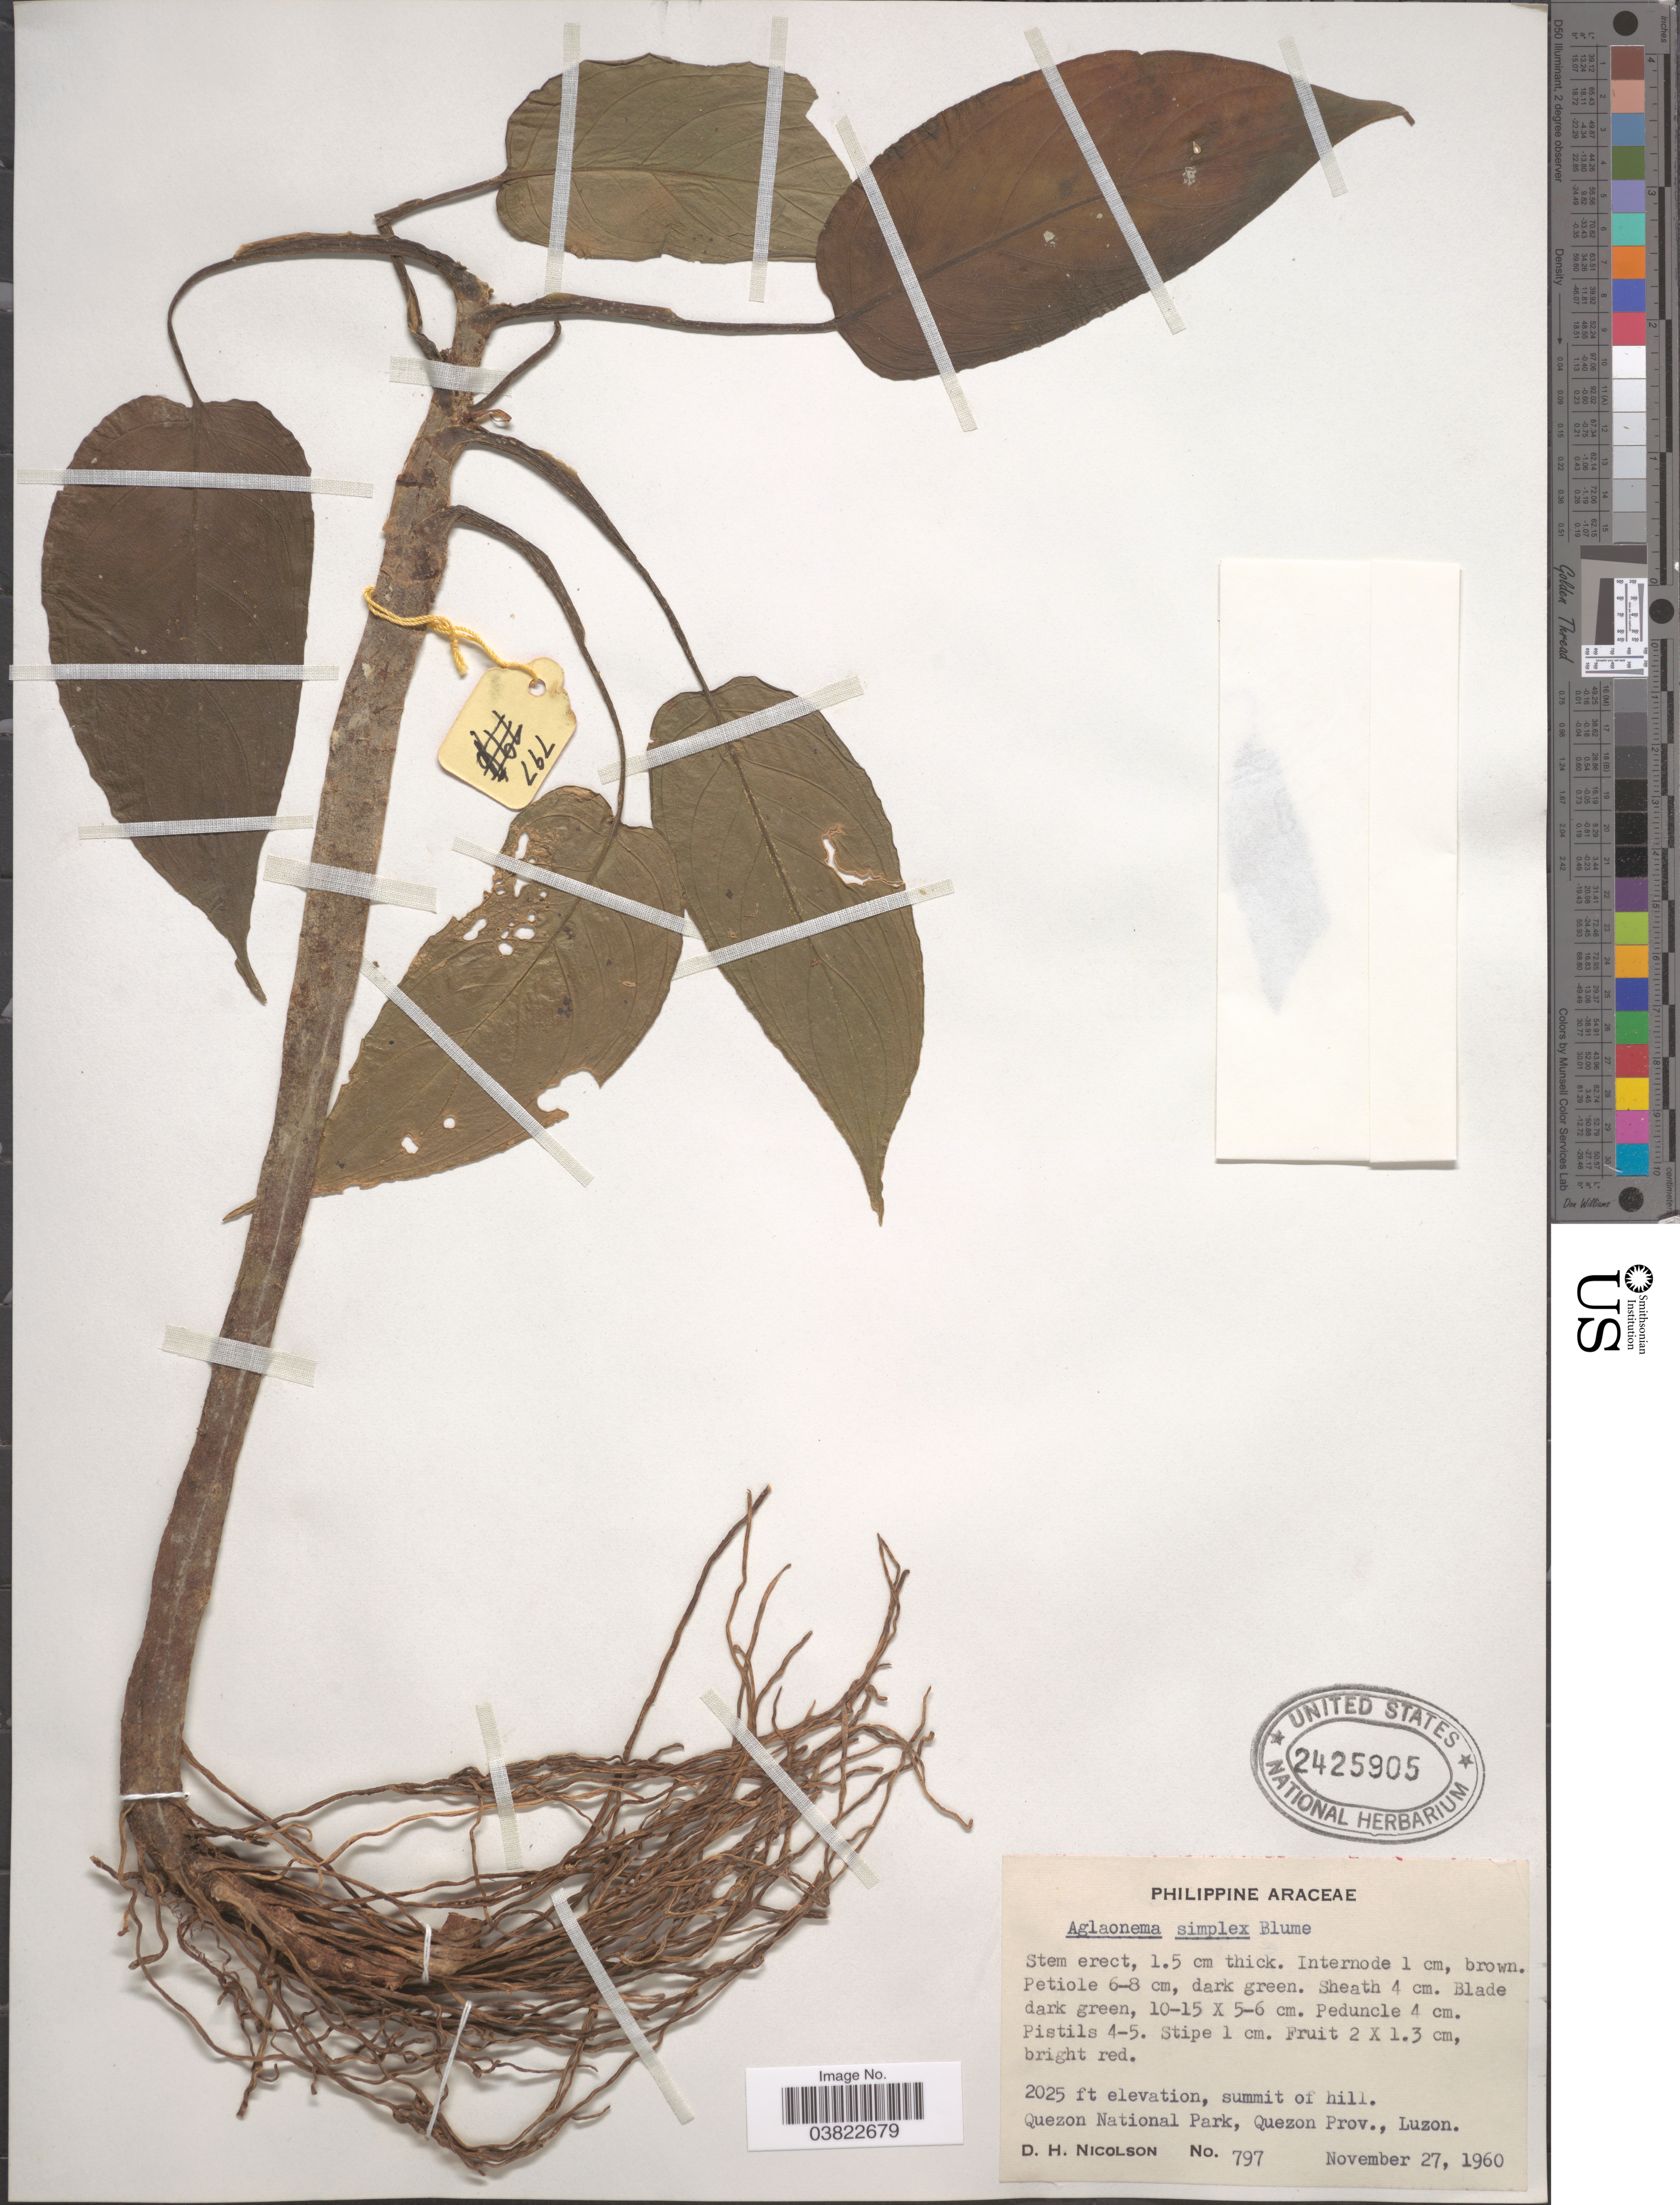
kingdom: Plantae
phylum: Tracheophyta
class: Liliopsida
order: Alismatales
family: Araceae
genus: Aglaonema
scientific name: Aglaonema simplex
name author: Blume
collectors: D. H. Nicolson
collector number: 797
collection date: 1960-11-27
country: Philippines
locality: Quezon National Park, Quezon Prov., Luzon.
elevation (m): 617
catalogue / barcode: US 2425905